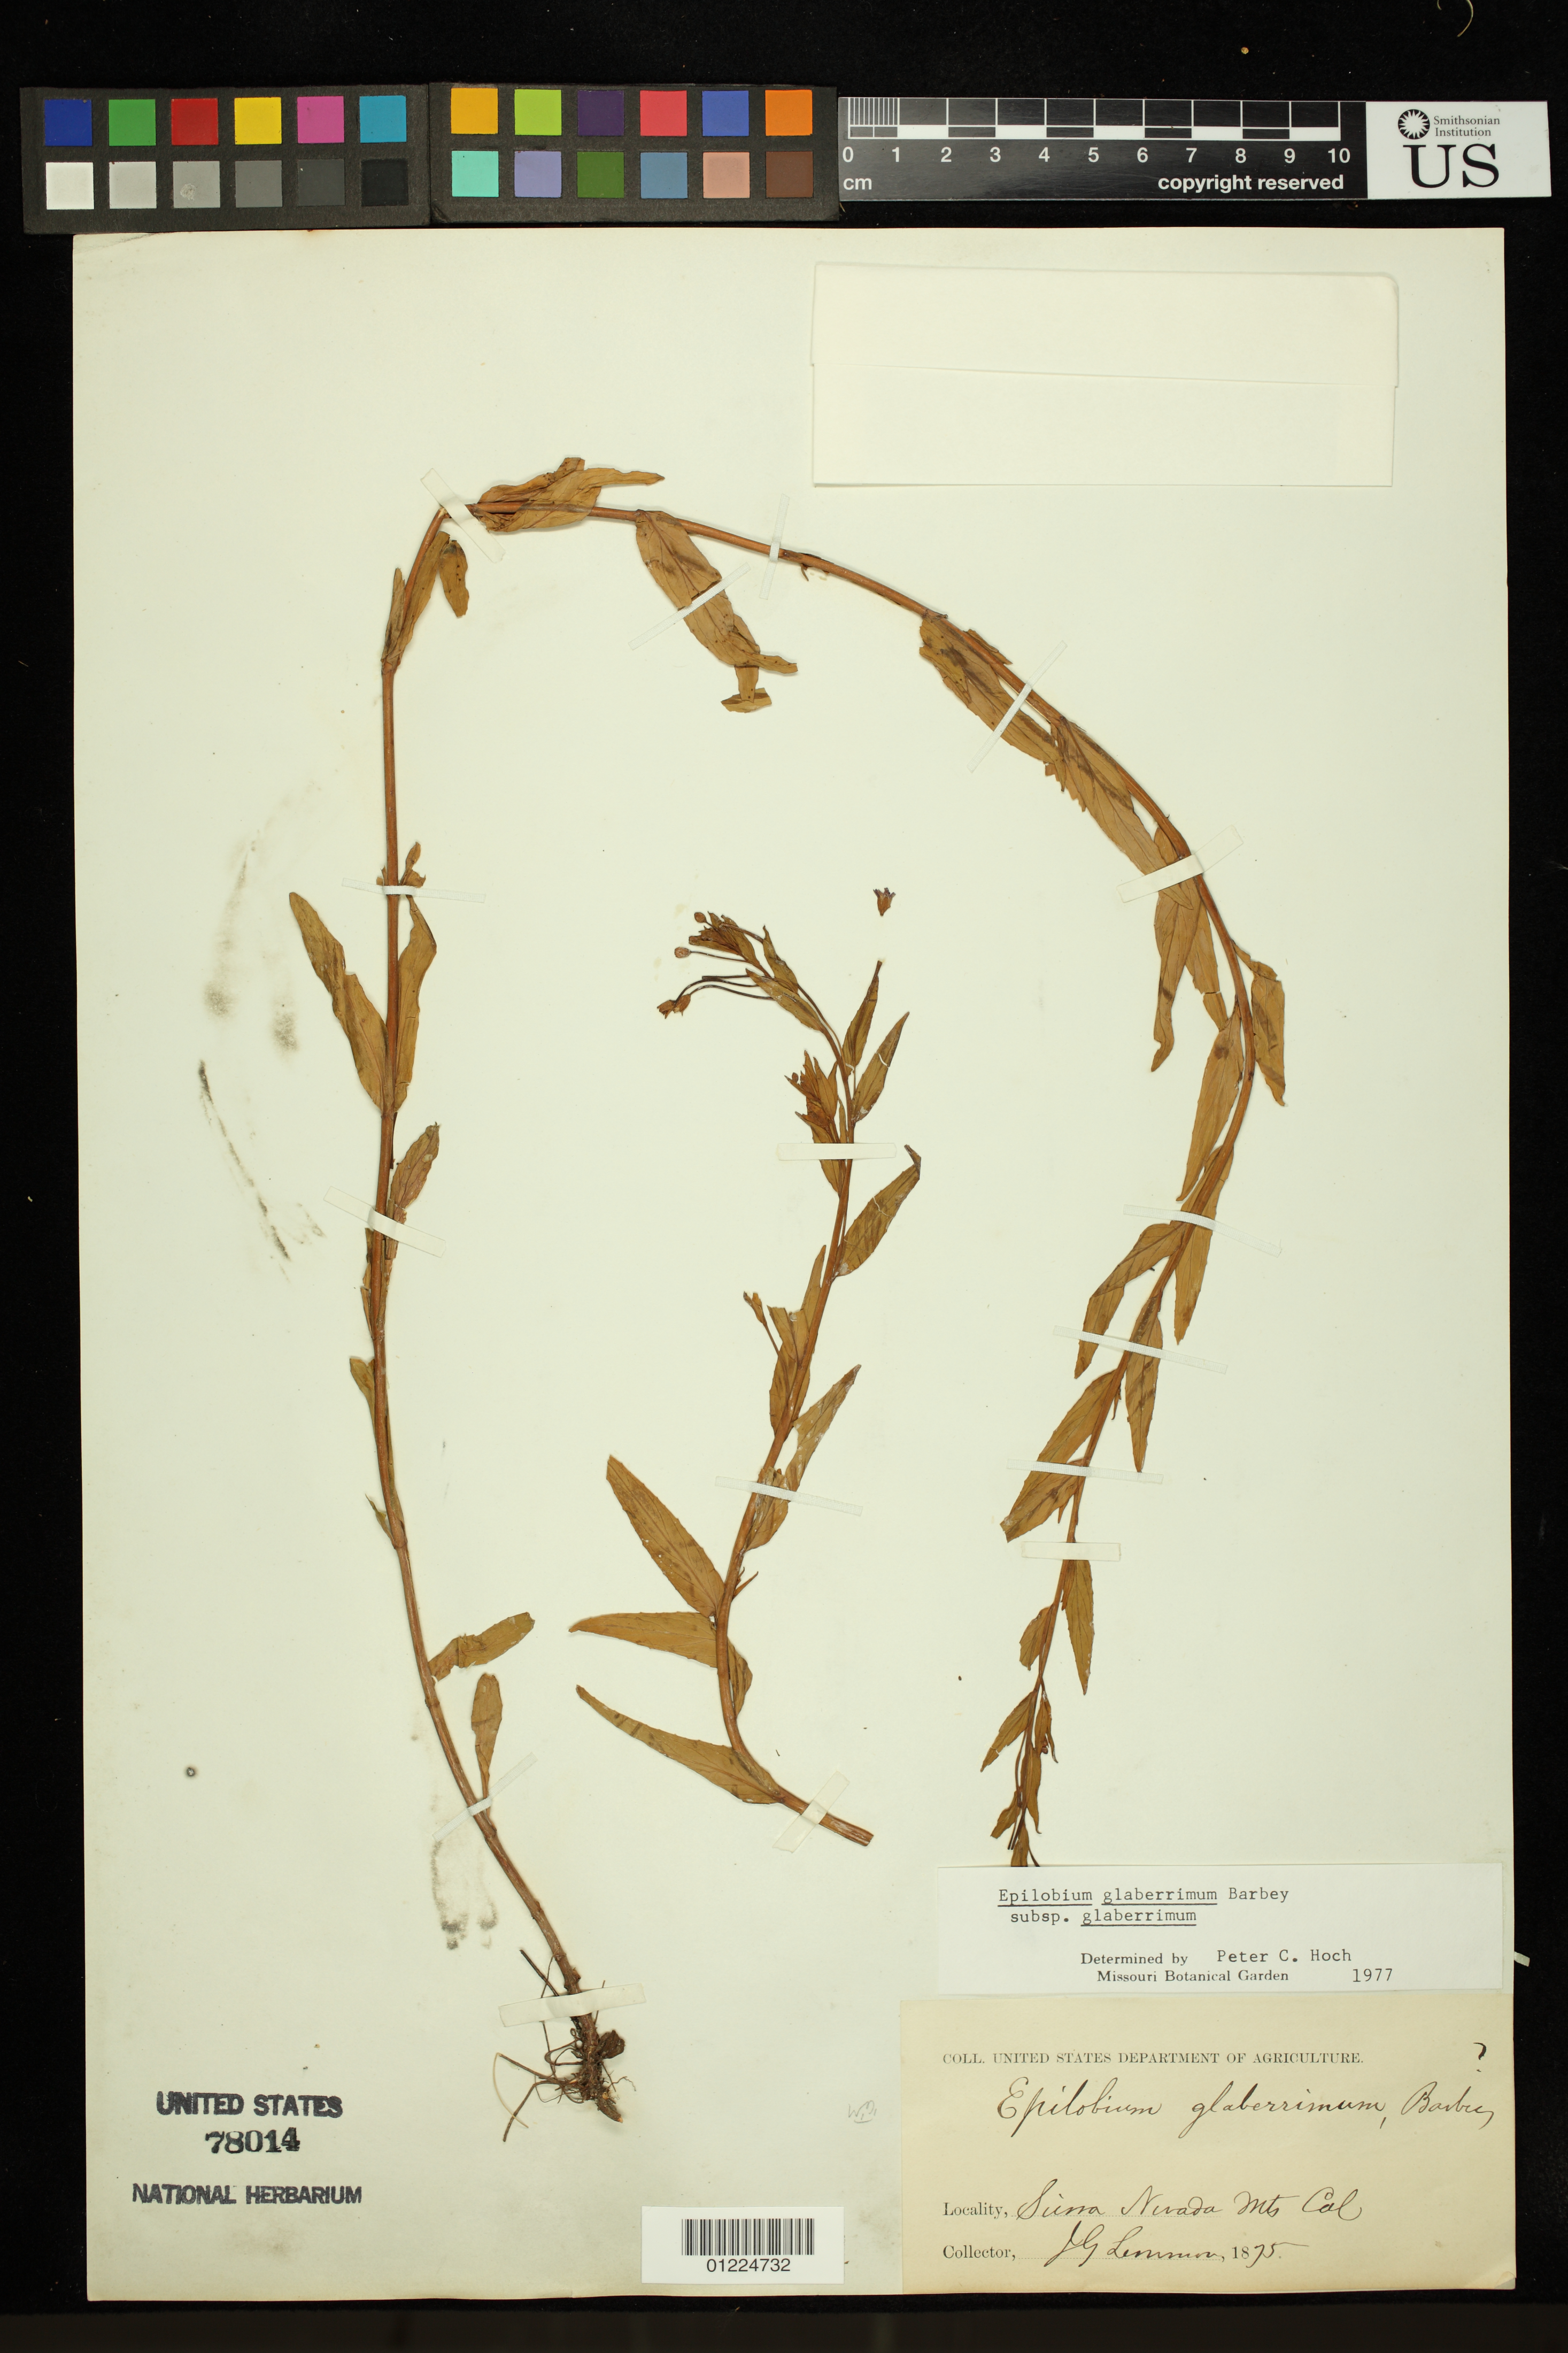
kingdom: Plantae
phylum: Tracheophyta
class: Magnoliopsida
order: Myrtales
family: Onagraceae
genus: Epilobium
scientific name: Epilobium glaberrimum subsp. glaberrimum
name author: Barbey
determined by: Hoch, P. C.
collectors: J. G. Lemmon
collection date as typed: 1875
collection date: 1875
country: United States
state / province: California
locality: Sierra Nevada Mtns.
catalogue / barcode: US 78014